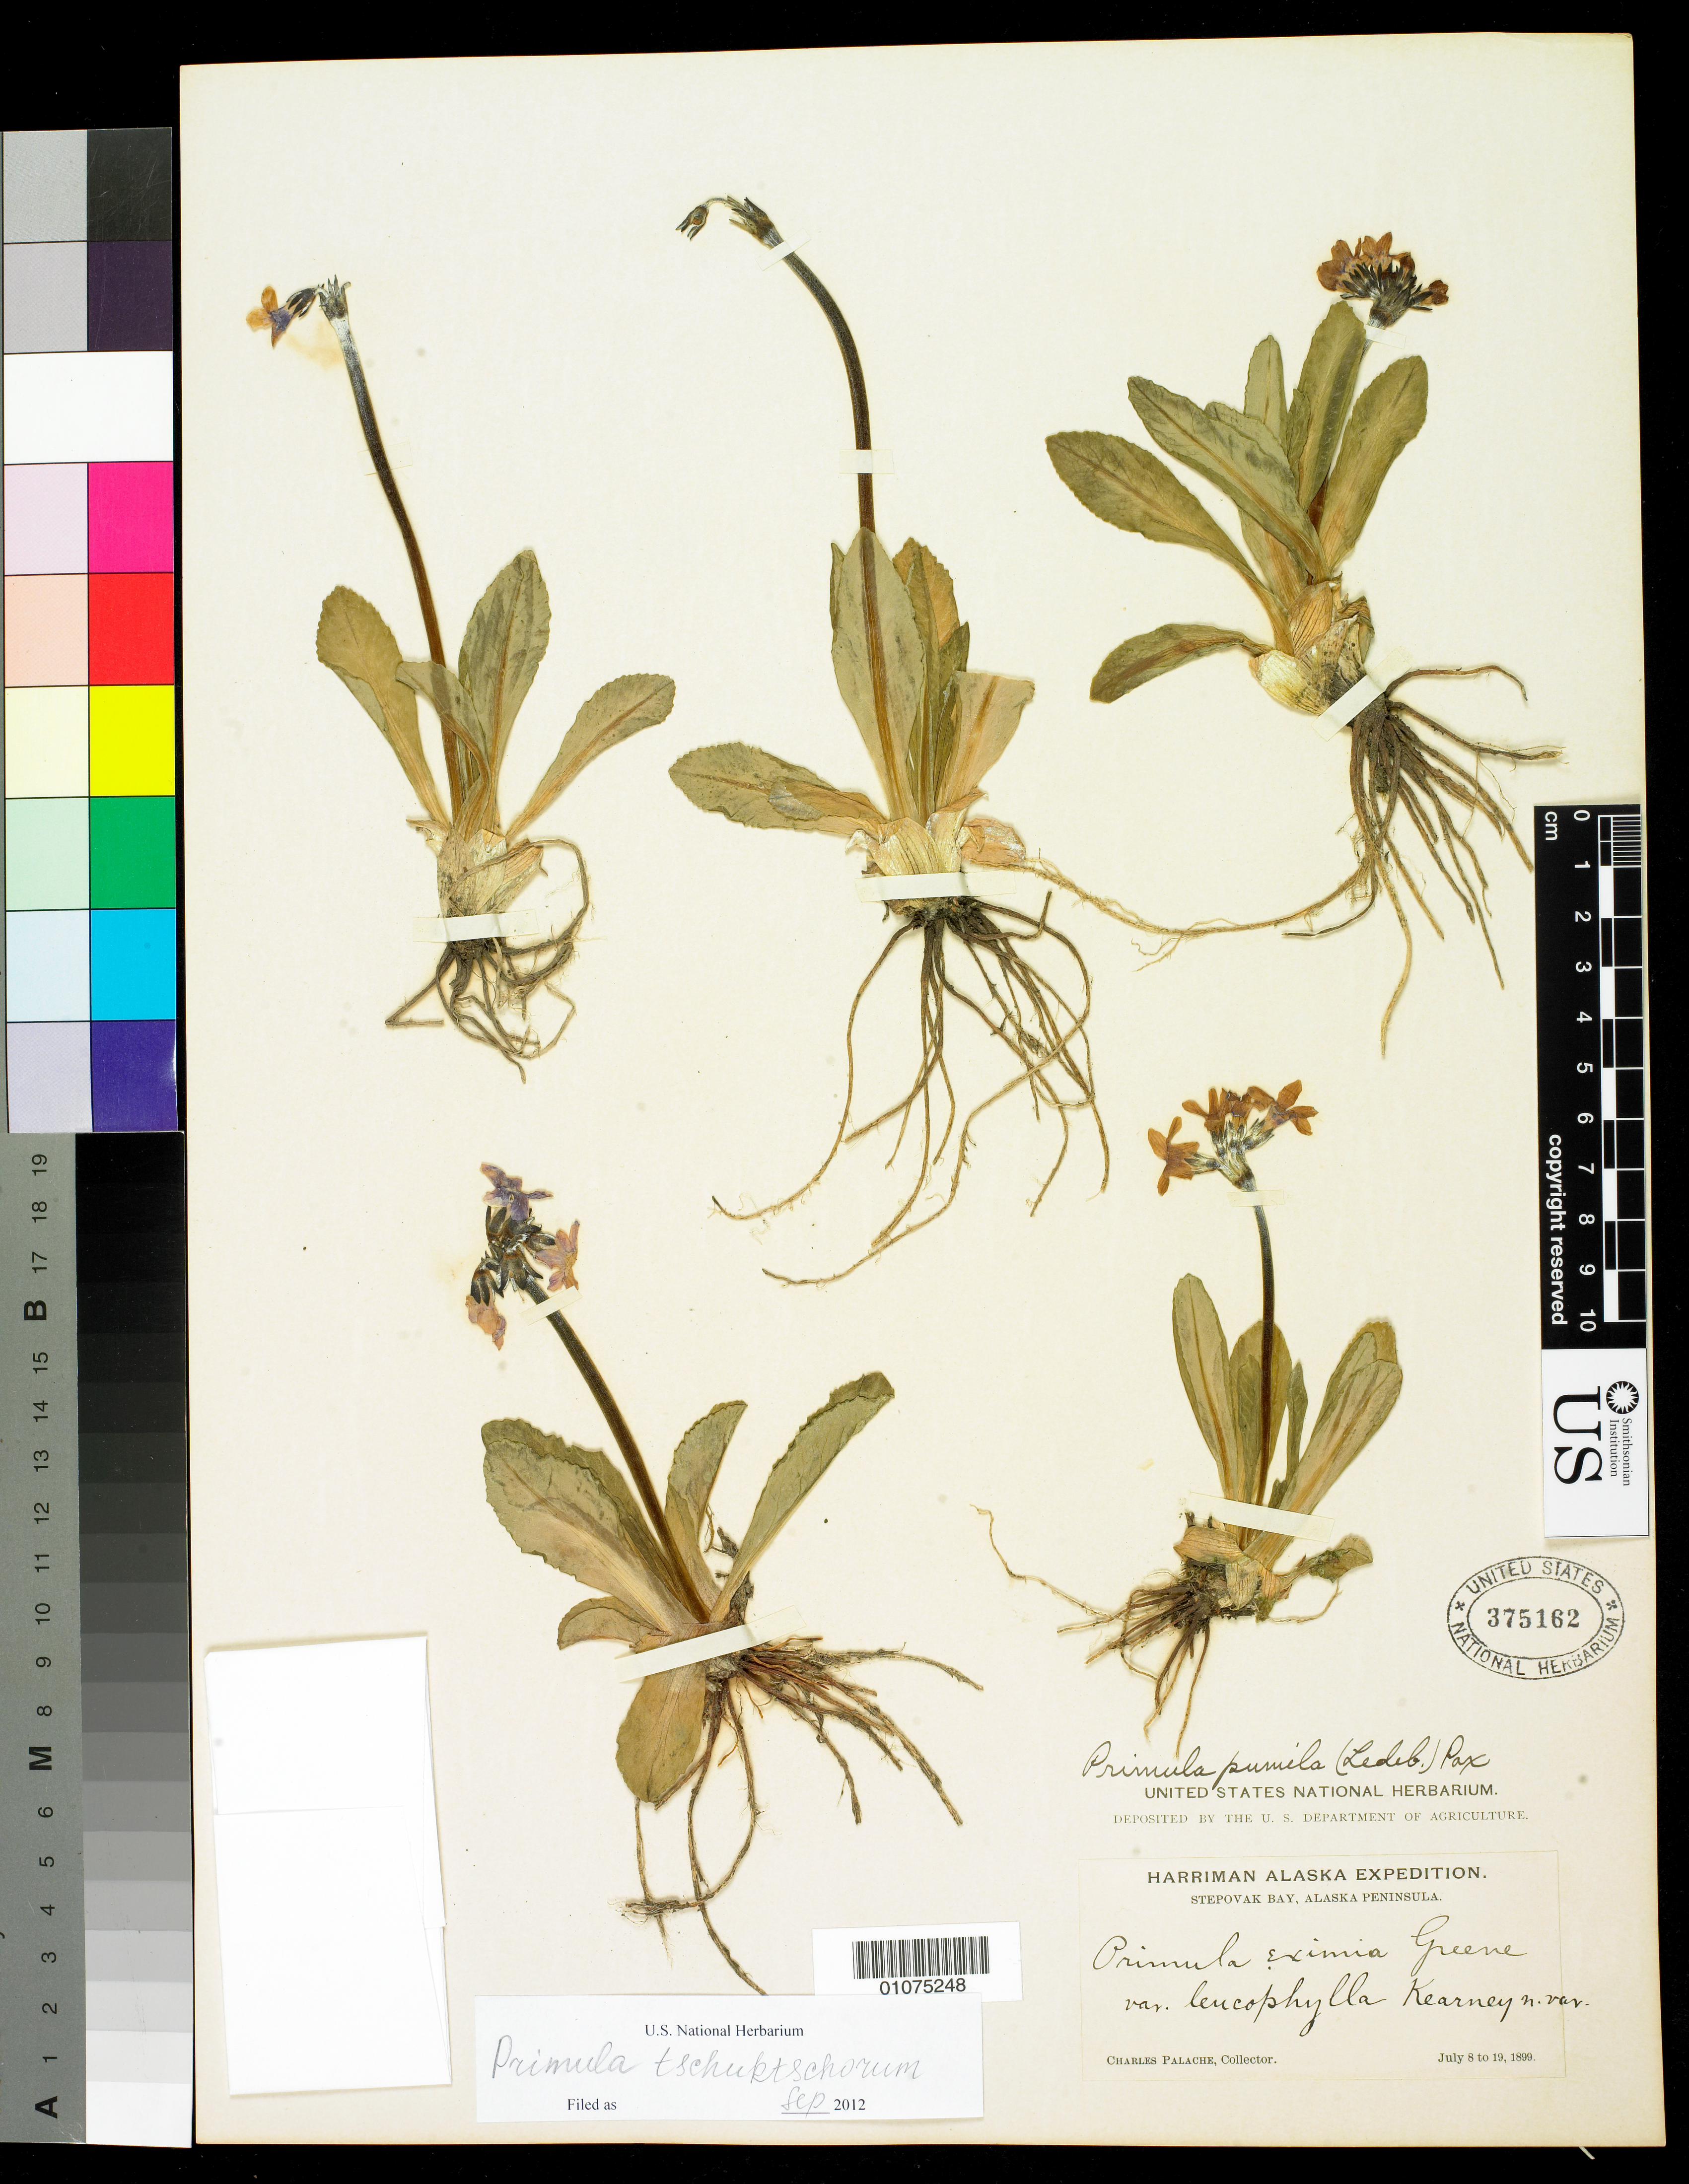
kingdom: Plantae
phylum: Tracheophyta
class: Magnoliopsida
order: Ericales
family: Primulaceae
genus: Primula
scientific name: Primula tschuktschorum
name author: Kjellm.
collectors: C. Palache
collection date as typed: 8 Jul 1899 to 19 Jul 1899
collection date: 1899-07-08/1899-07-19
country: United States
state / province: Alaska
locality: Stepovak Bay, Alaska Peninsula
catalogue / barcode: US 375162